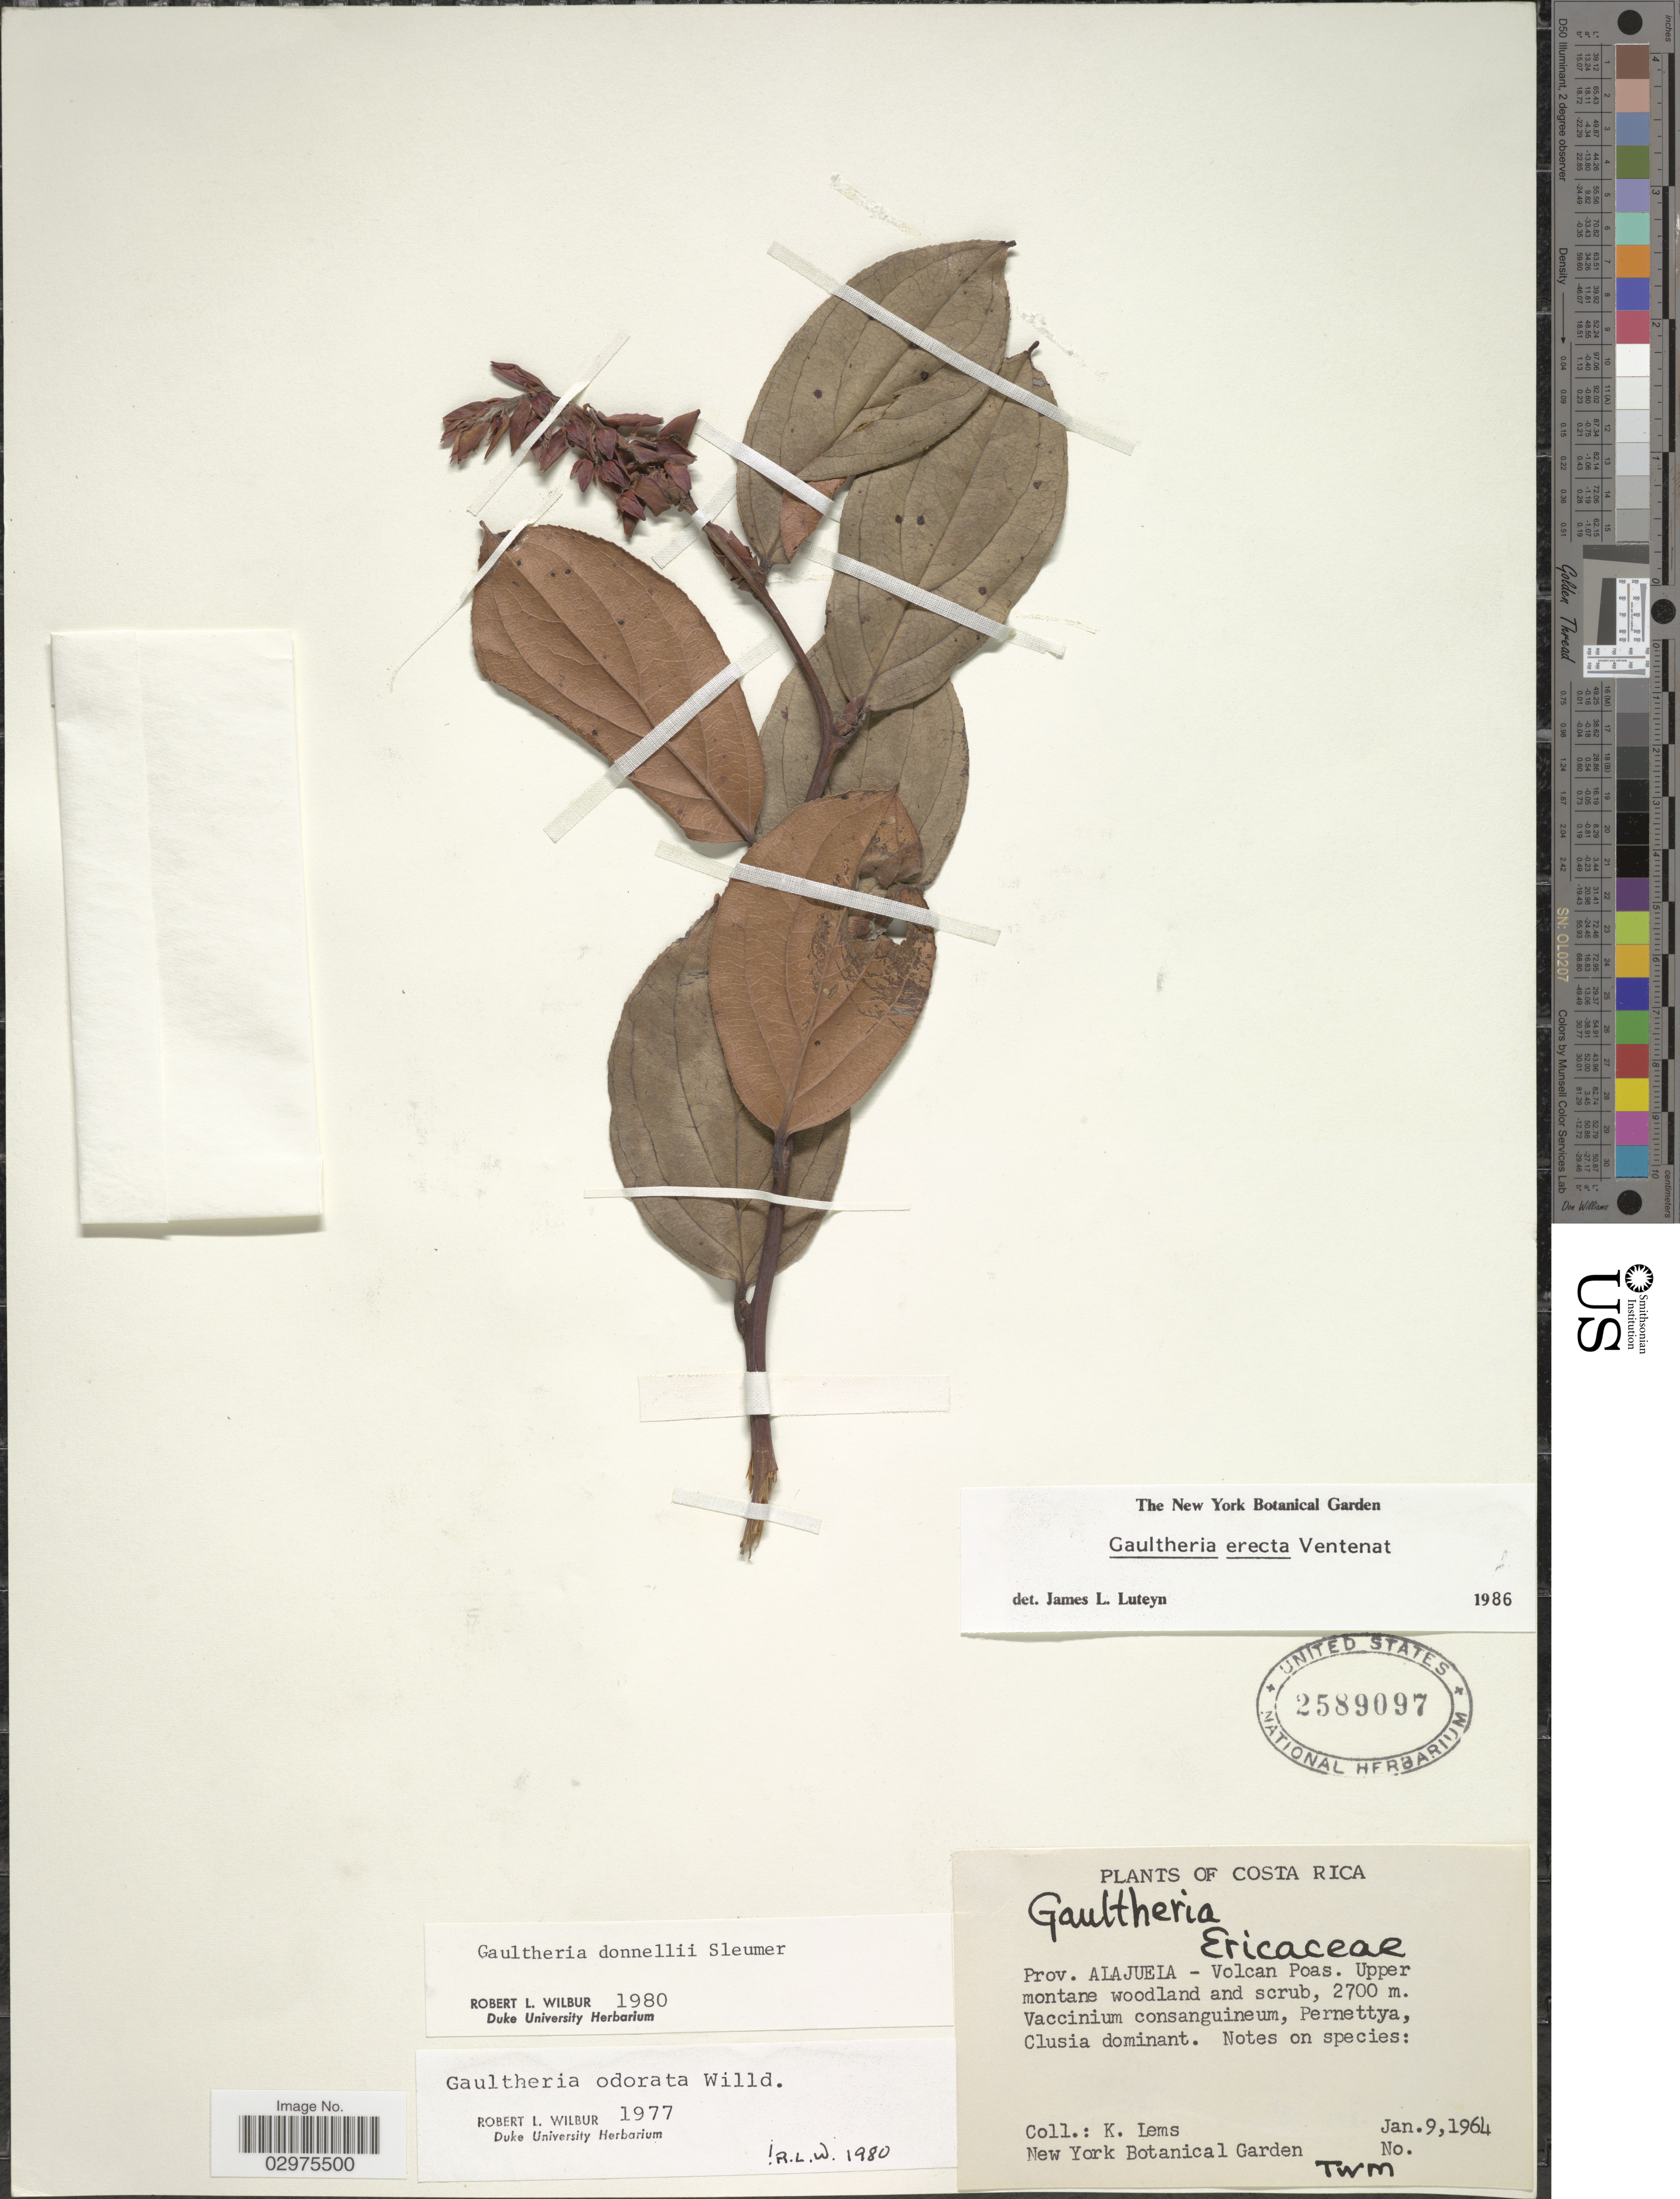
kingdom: Plantae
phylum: Tracheophyta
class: Magnoliopsida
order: Ericales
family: Ericaceae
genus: Gaultheria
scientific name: Gaultheria erecta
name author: Vent.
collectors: K. Lems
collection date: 1964-01-09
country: Costa Rica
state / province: Alajuela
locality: Volcan Poas.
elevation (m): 2700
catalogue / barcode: US 2589097